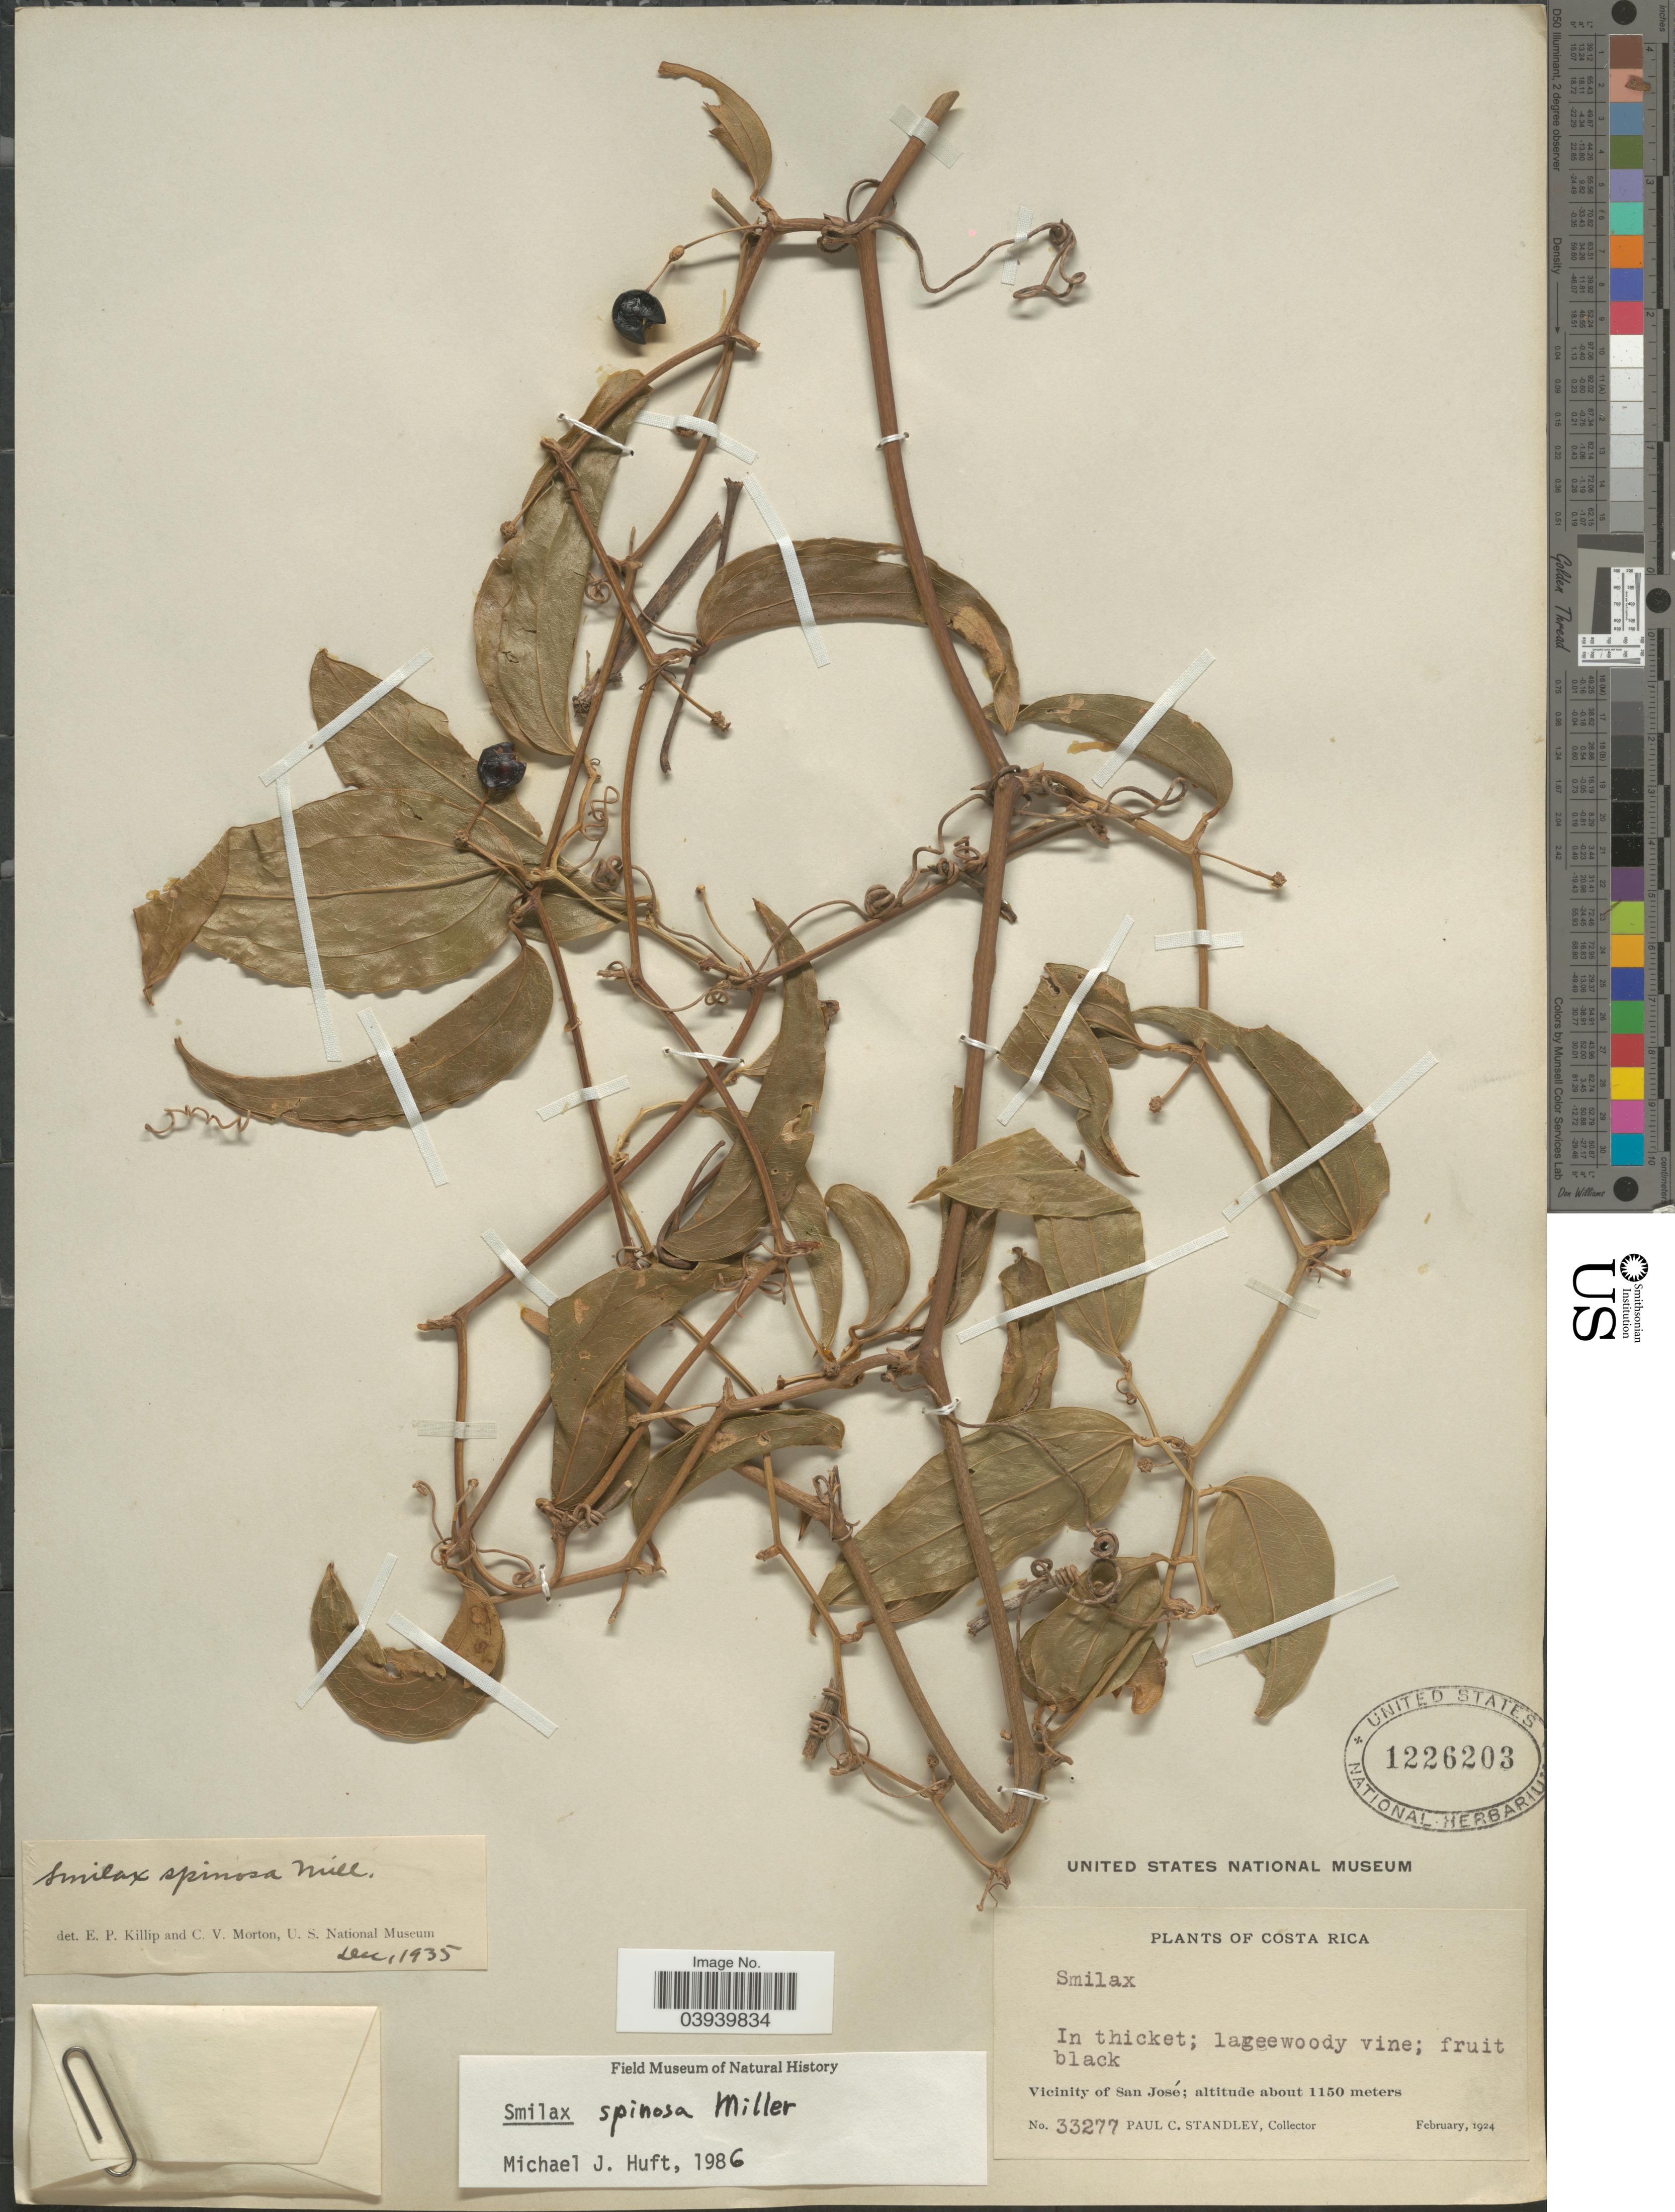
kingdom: Plantae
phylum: Tracheophyta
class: Liliopsida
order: Liliales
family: Smilacaceae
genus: Smilax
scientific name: Smilax spinosa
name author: Mill.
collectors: P. C. Standley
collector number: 33277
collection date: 1924-02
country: Costa Rica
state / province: San José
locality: Vicinity of San José.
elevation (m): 1150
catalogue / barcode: US 1226203